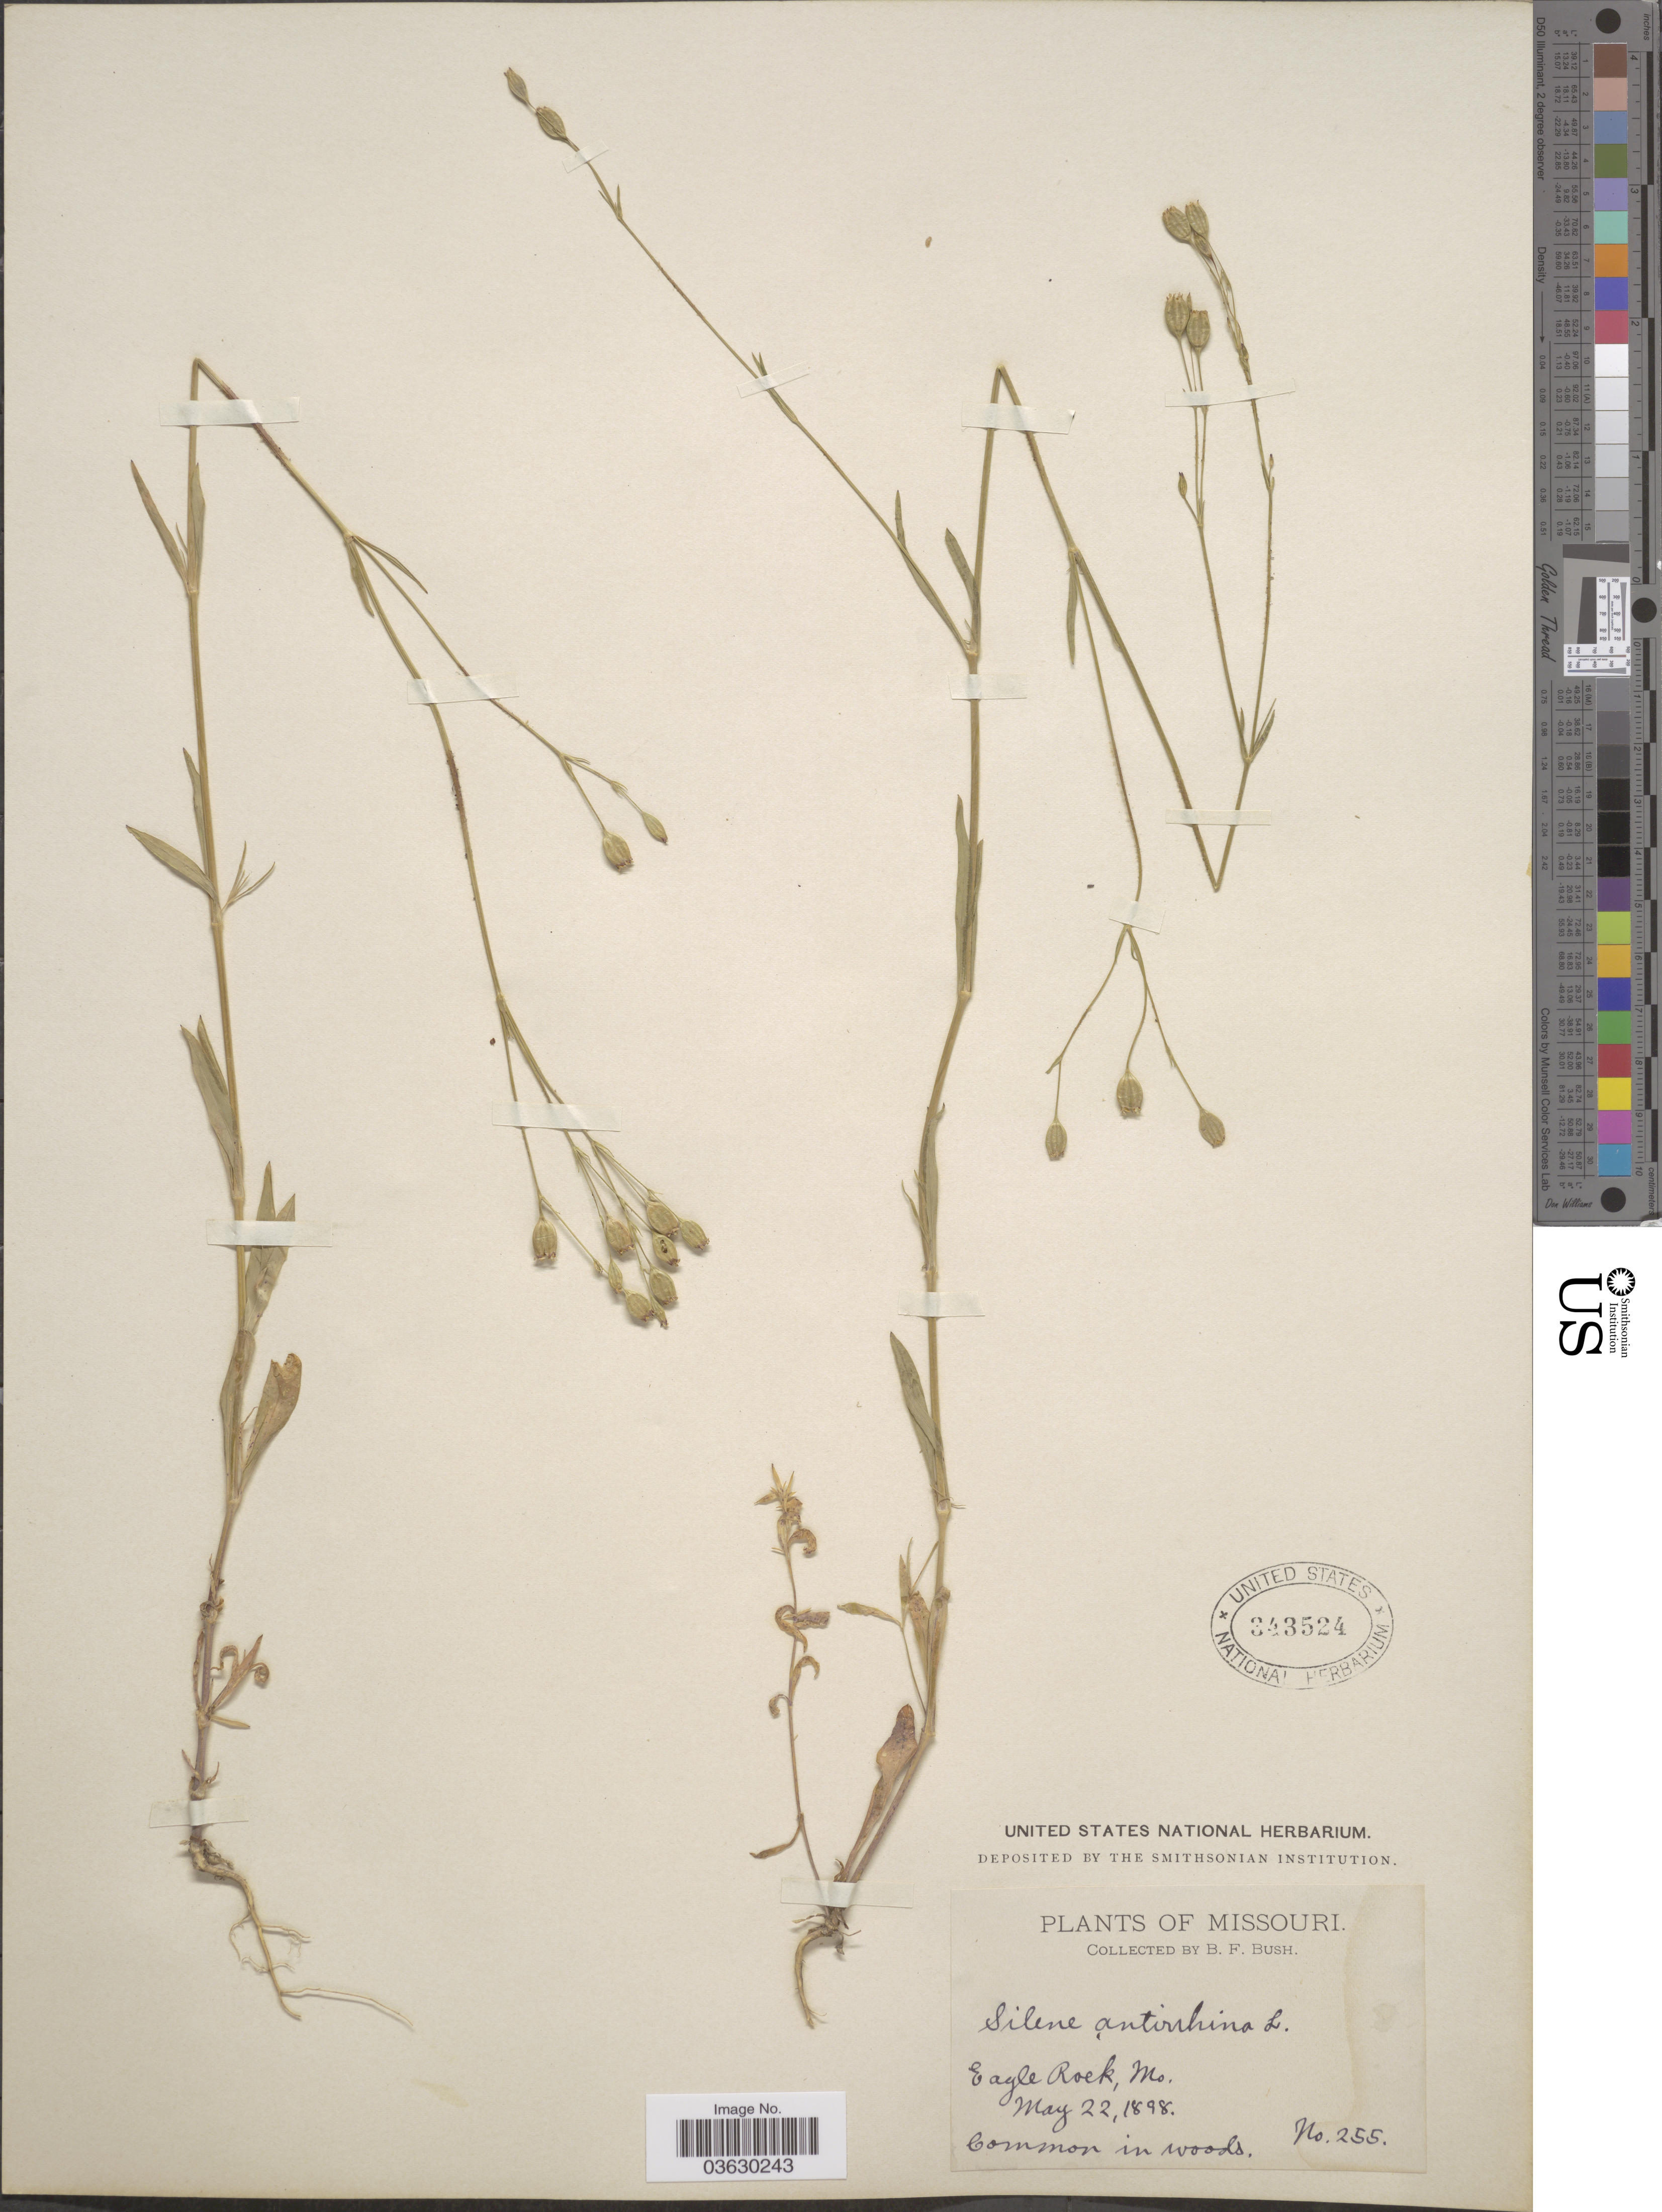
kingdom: Plantae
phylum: Tracheophyta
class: Magnoliopsida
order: Caryophyllales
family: Caryophyllaceae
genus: Silene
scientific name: Silene antirrhina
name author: L.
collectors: B. F. Bush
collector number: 255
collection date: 1898-05-22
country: United States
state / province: Missouri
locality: Eagle Rock.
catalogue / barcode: US 343524